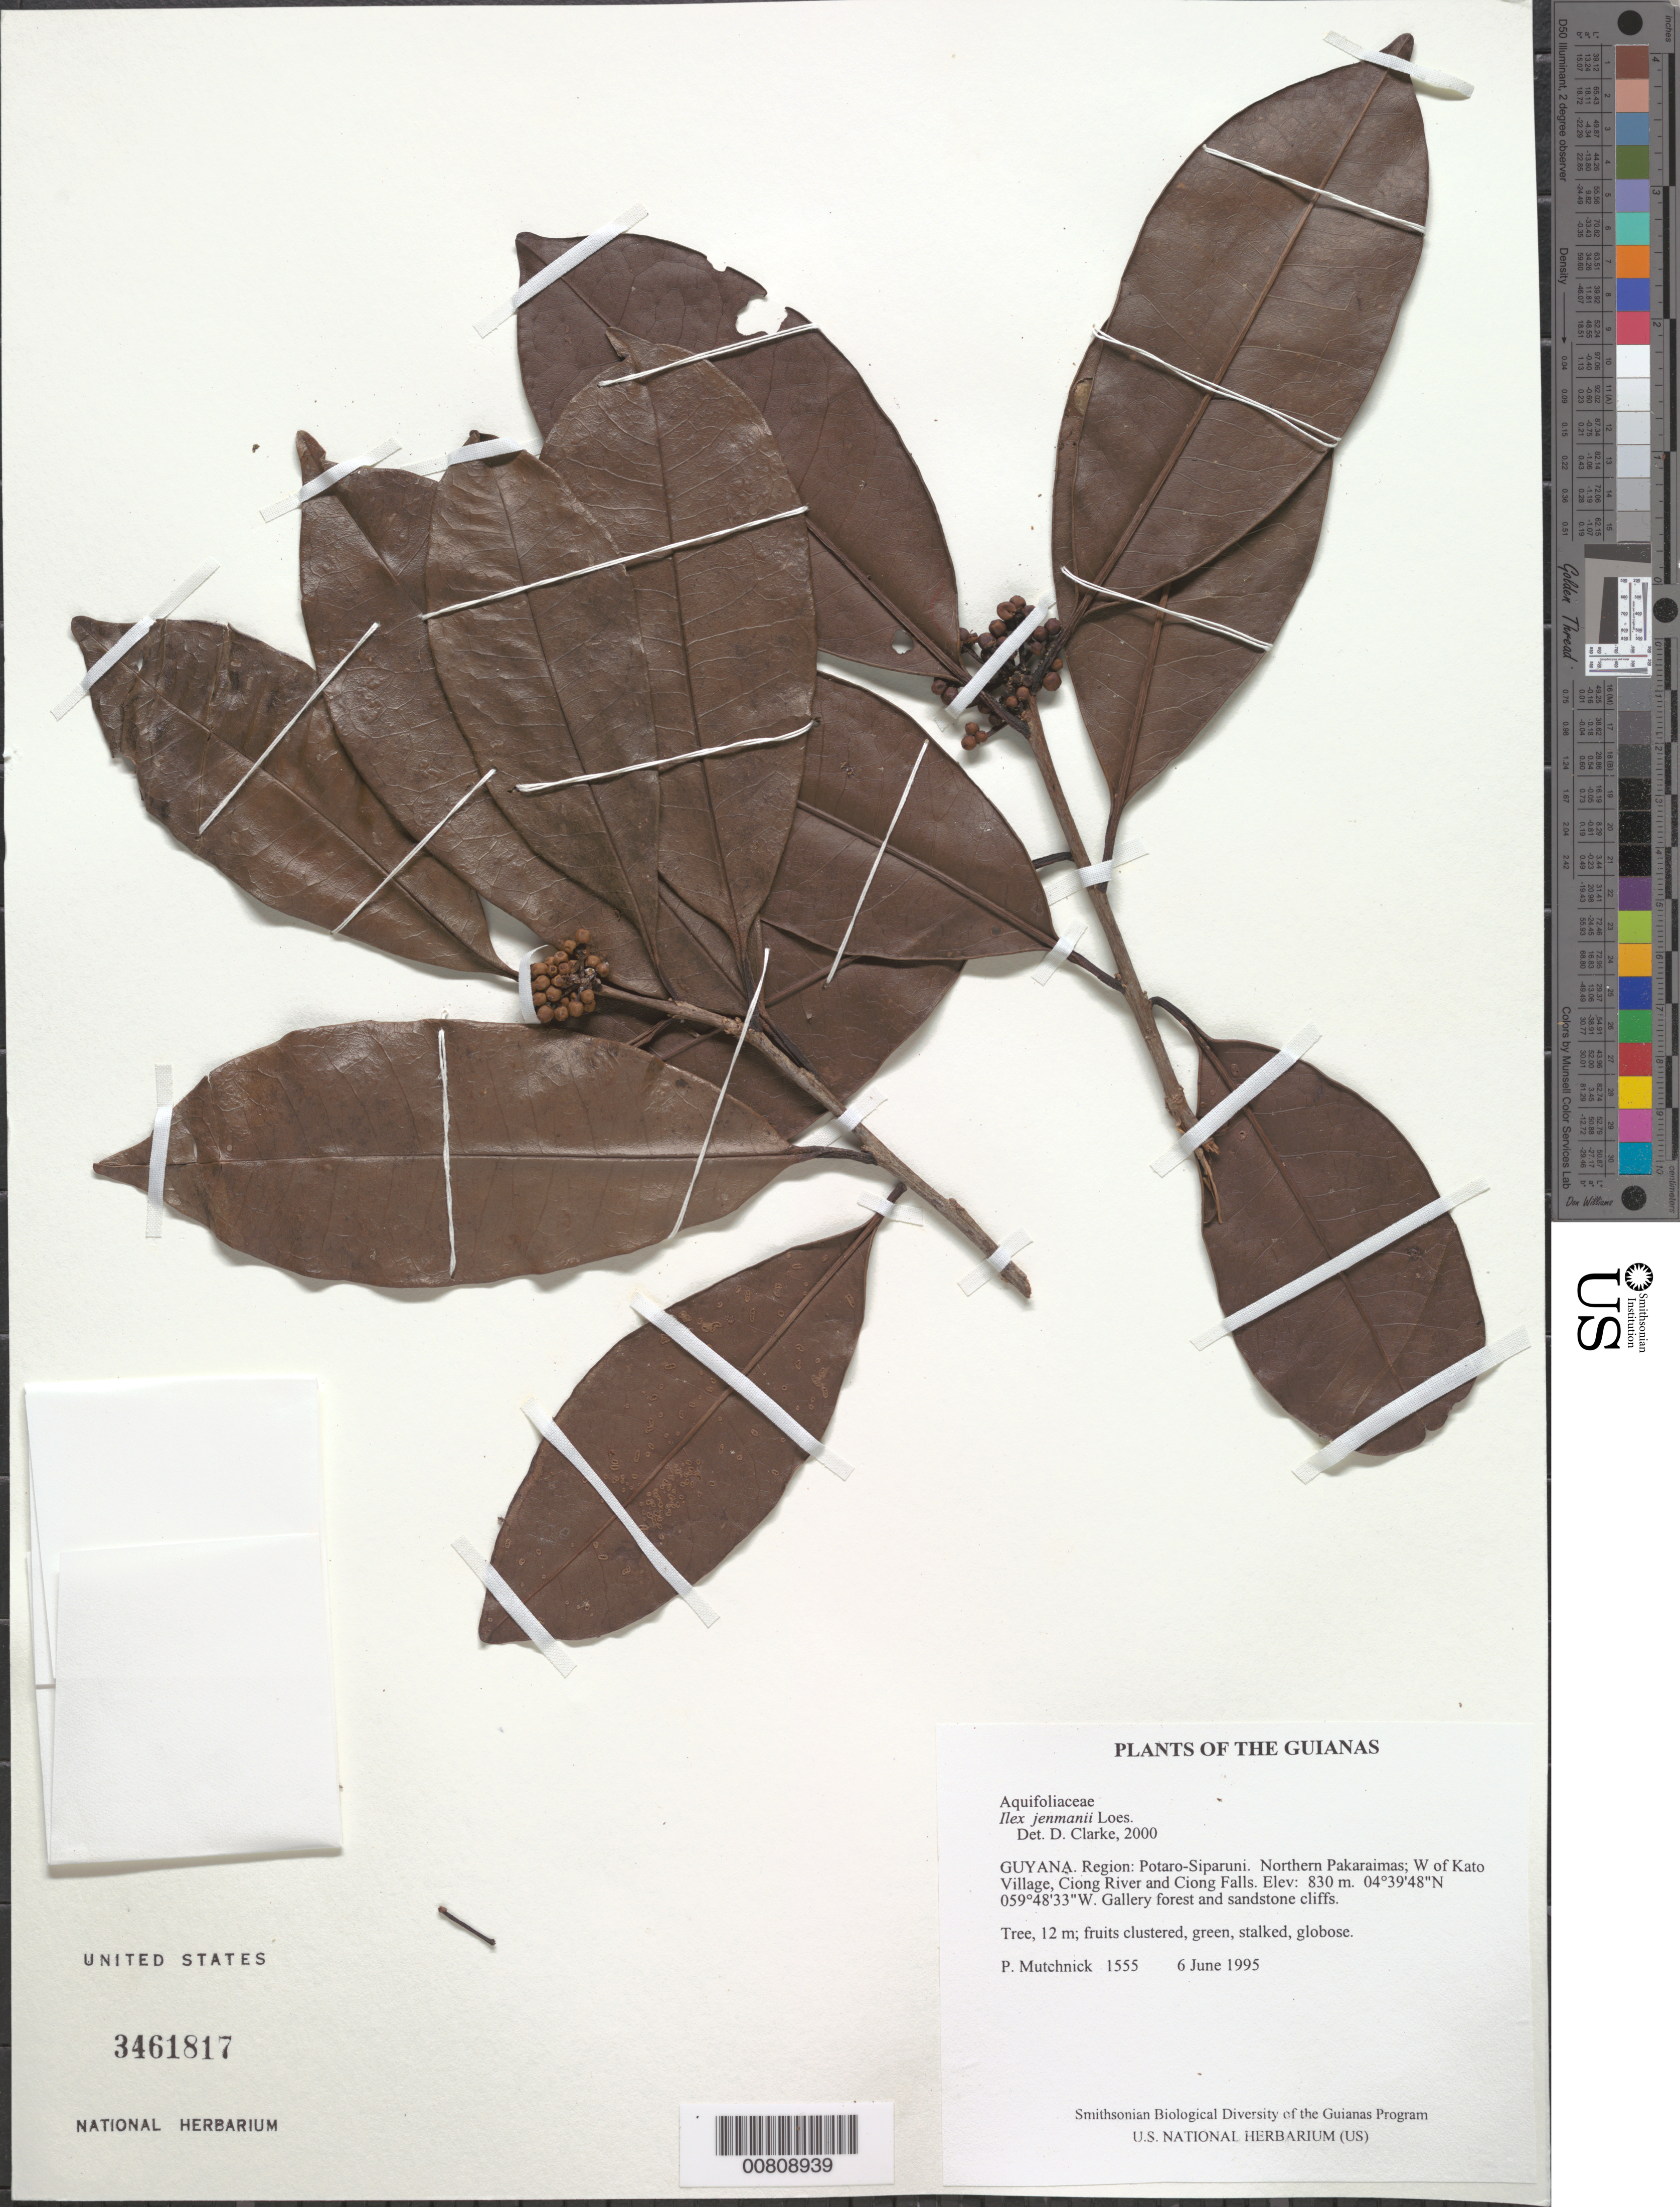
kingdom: Plantae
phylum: Tracheophyta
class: Magnoliopsida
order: Aquifoliales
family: Aquifoliaceae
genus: Ilex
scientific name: Ilex jenmanii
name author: Loes.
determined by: Clarke, H. D., University of North Carolina (Asheville)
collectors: P. Mutchnick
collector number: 1555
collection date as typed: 6 June 1995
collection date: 1995-06-06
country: Guyana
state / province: Potaro-Siparuni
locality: Northern Pakaraimas; W of Kato Village, Ciong River and Ciong Falls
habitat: Gallery forest and sandstone cliffs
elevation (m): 830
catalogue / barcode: US 3461817